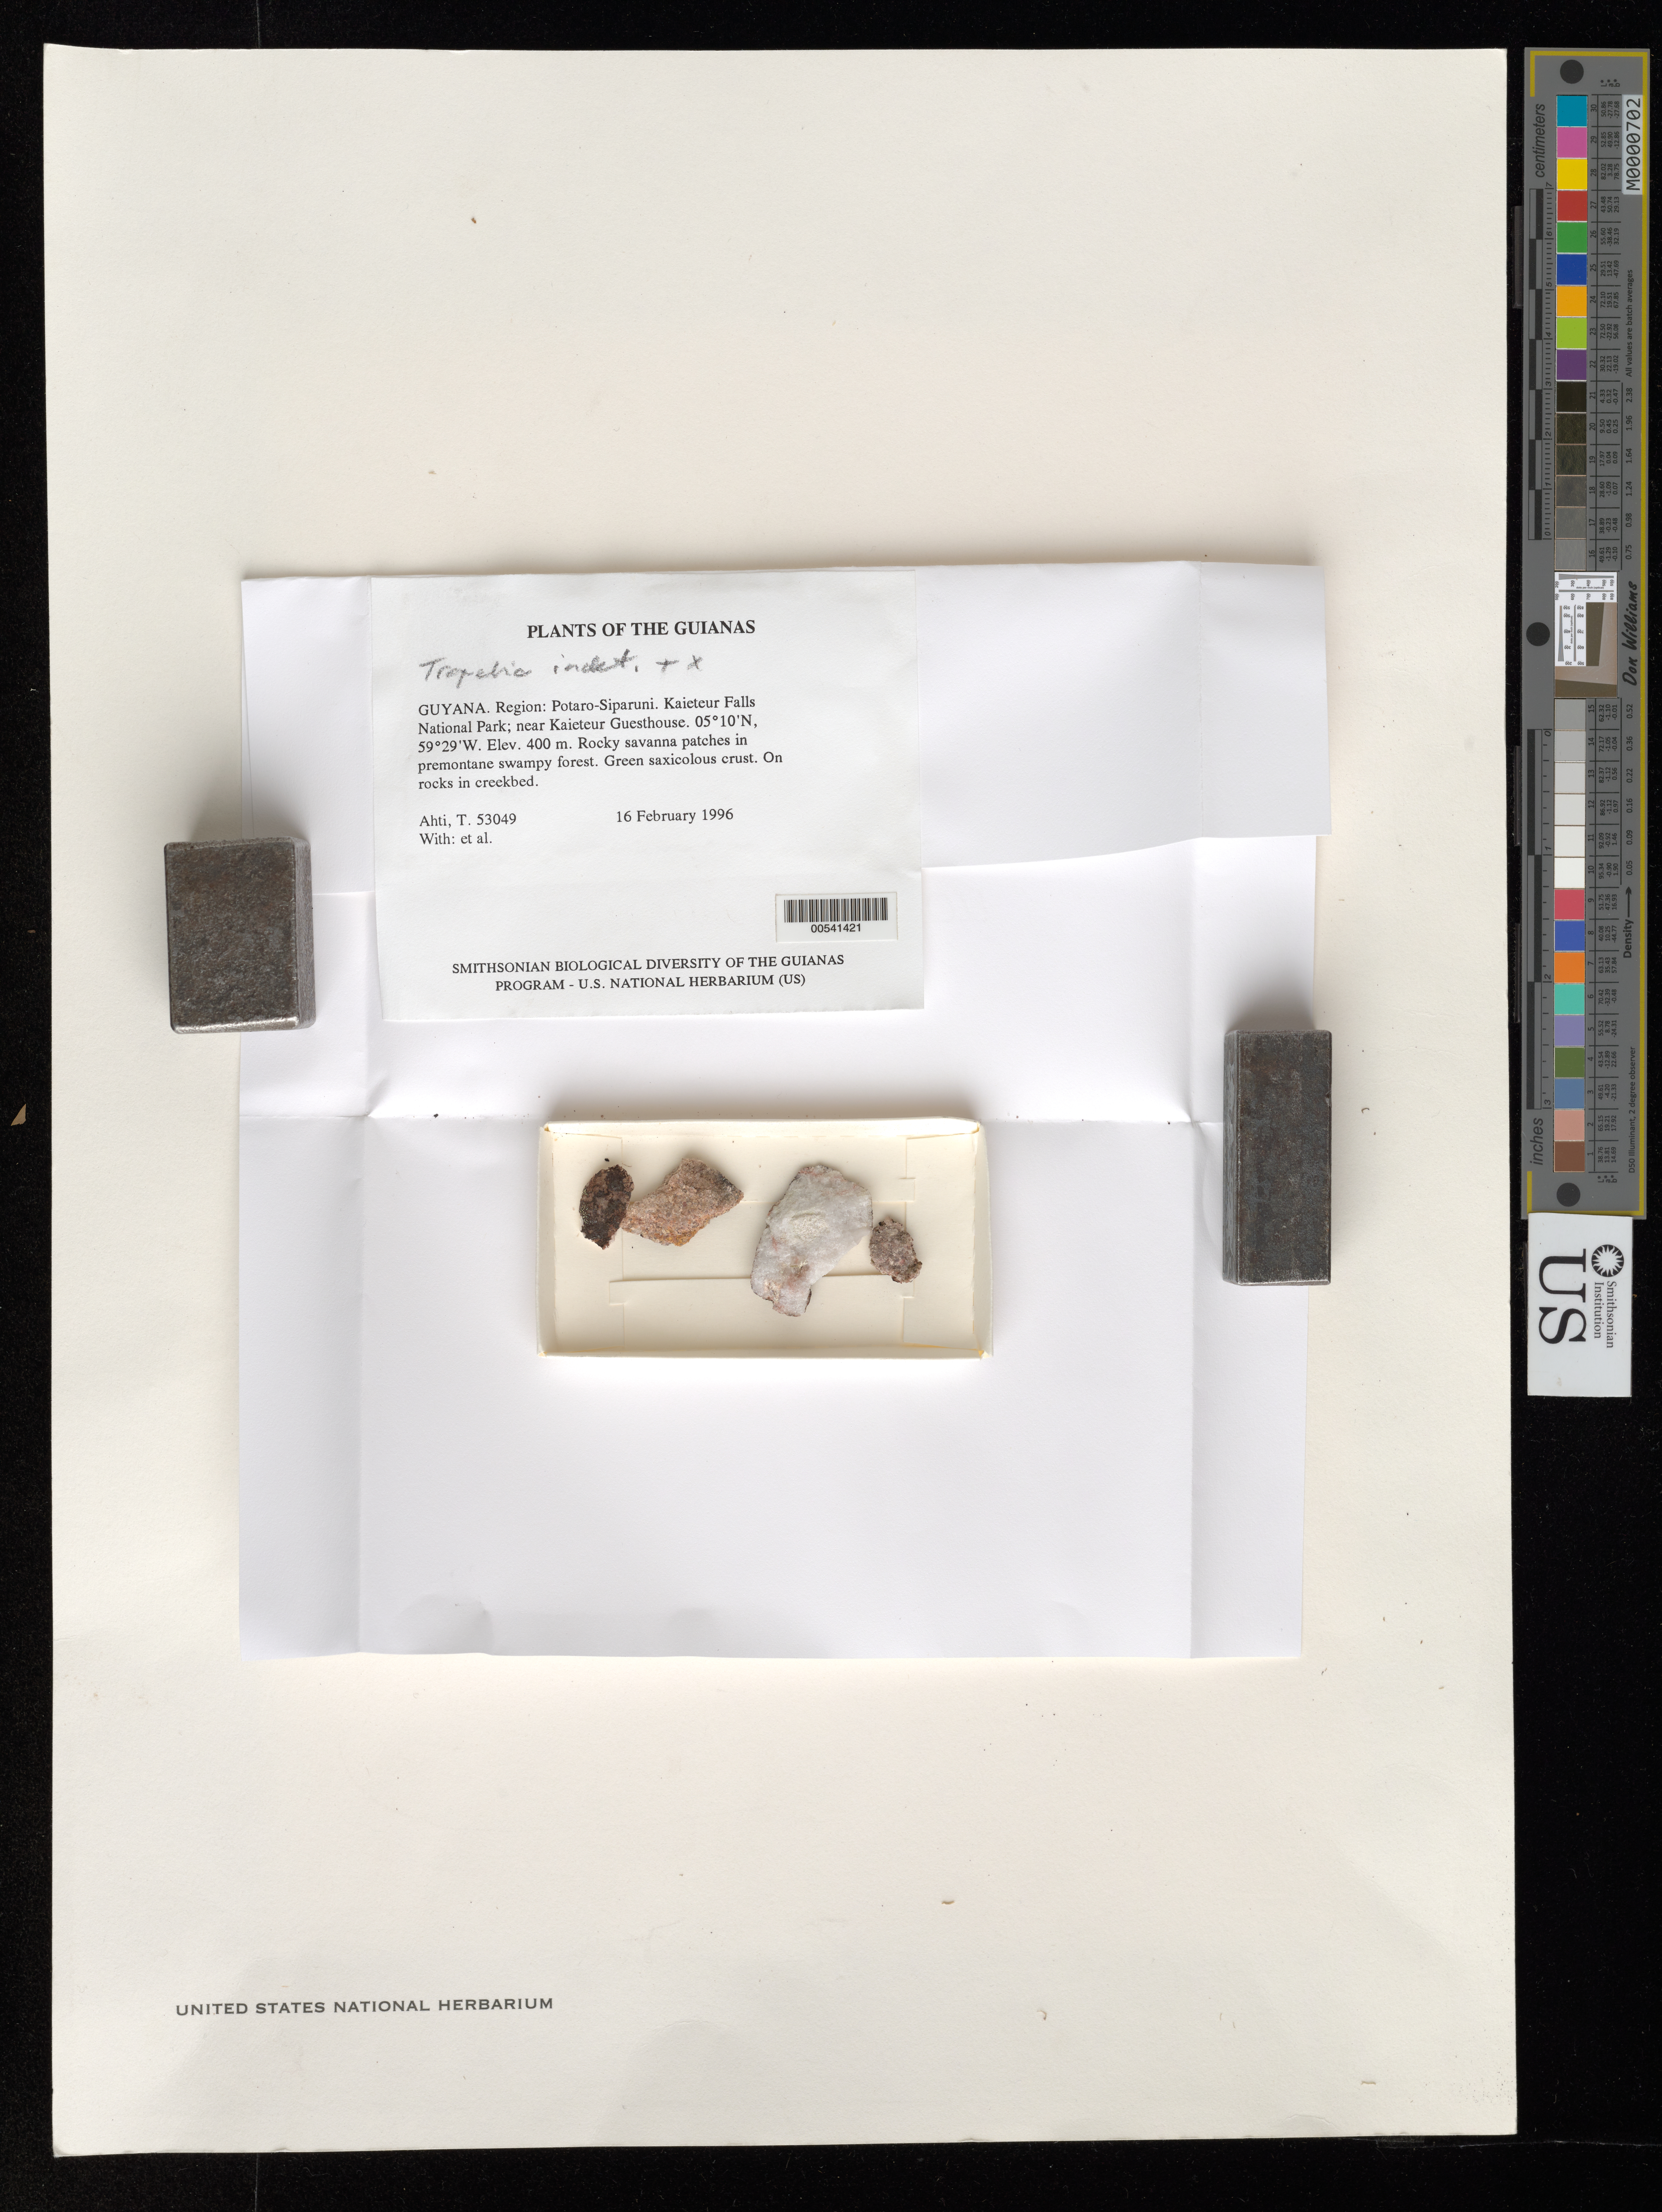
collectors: T. T. Ahti et al.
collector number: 53049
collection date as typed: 16 February 1996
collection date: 1996-02-16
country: Guyana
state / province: Potaro-Siparuni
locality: Kaieteur Falls National Park; near Kaieteur Guesthouse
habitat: Rocky savanna patches in premontane swampy forest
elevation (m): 400